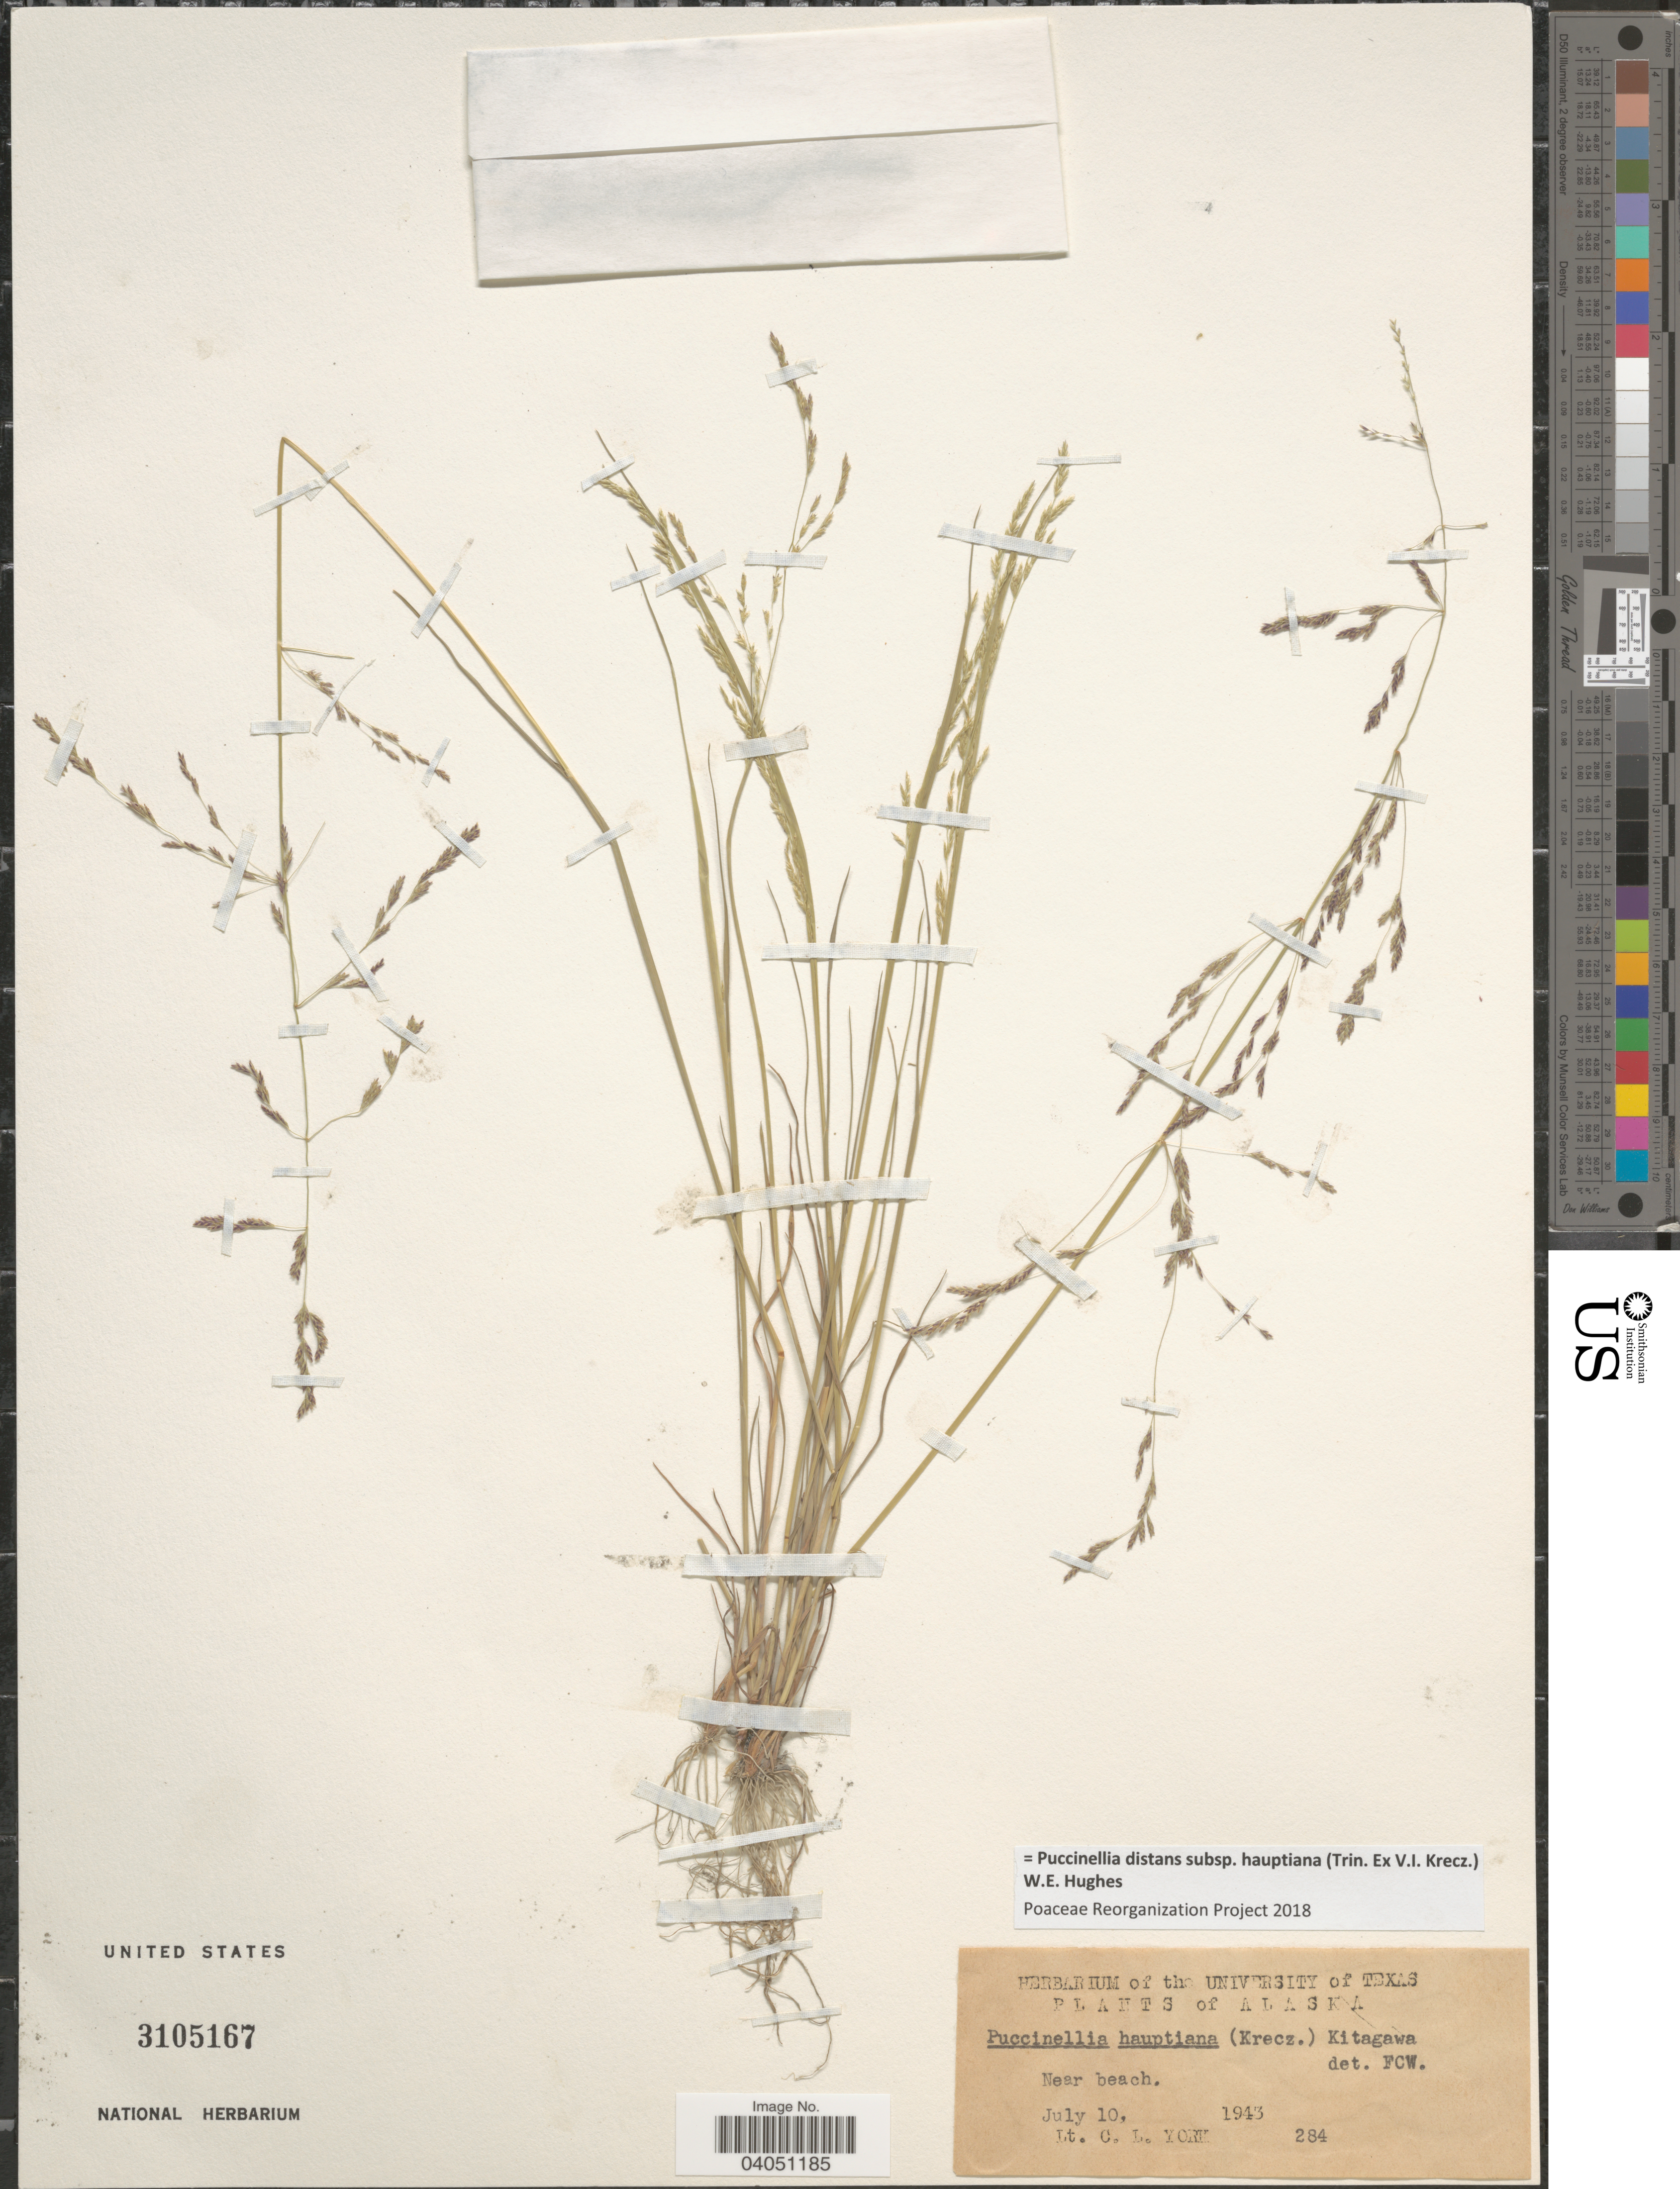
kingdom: Plantae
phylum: Tracheophyta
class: Liliopsida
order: Poales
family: Poaceae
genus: Puccinellia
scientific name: Puccinellia distans subsp. hauptiana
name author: (Trin. ex V.I. Krecz.) W.E. Hughes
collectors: C. L. York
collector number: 284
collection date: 1943-07-10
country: United States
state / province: Alaska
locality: Near beach.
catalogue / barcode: US 3105167